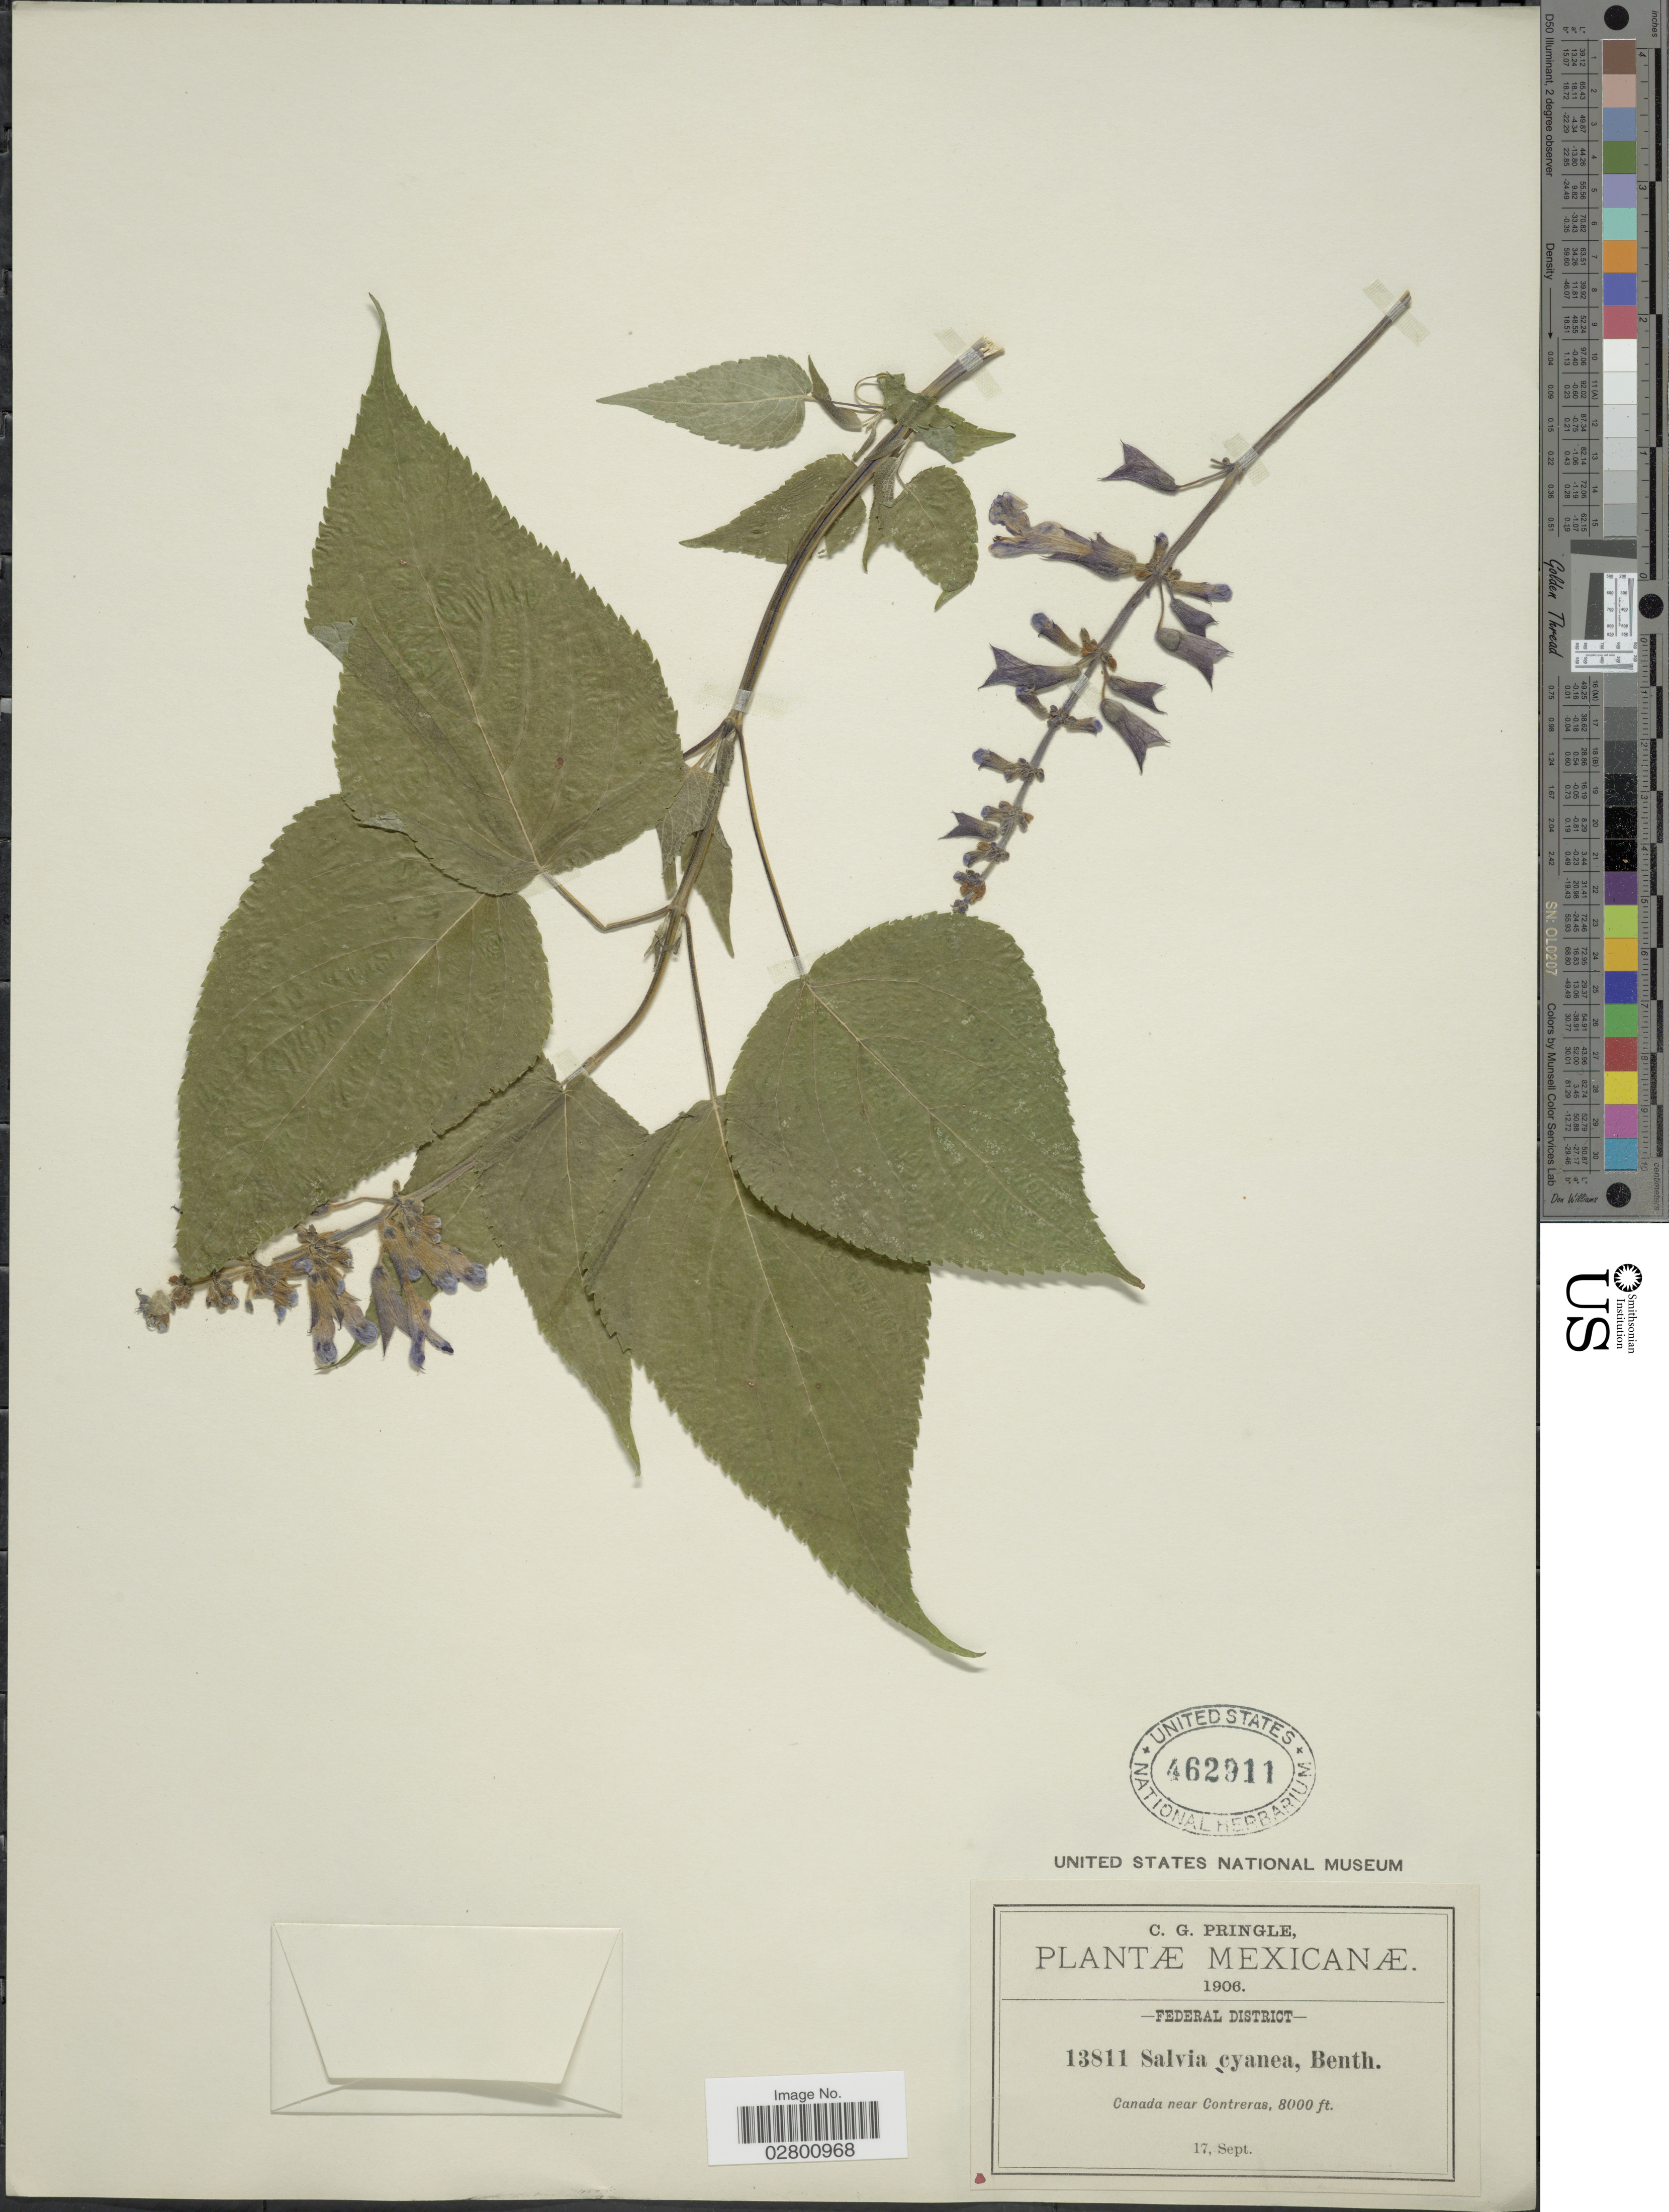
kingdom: Plantae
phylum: Tracheophyta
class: Magnoliopsida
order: Lamiales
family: Lamiaceae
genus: Salvia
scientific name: Salvia concolor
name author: Lamb. ex Benth.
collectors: C. G. Pringle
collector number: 13811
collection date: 1906-09-17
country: Mexico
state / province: Distrito Federal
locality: Federal District. Canada near Contreras.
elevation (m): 2438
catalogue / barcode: US 462911